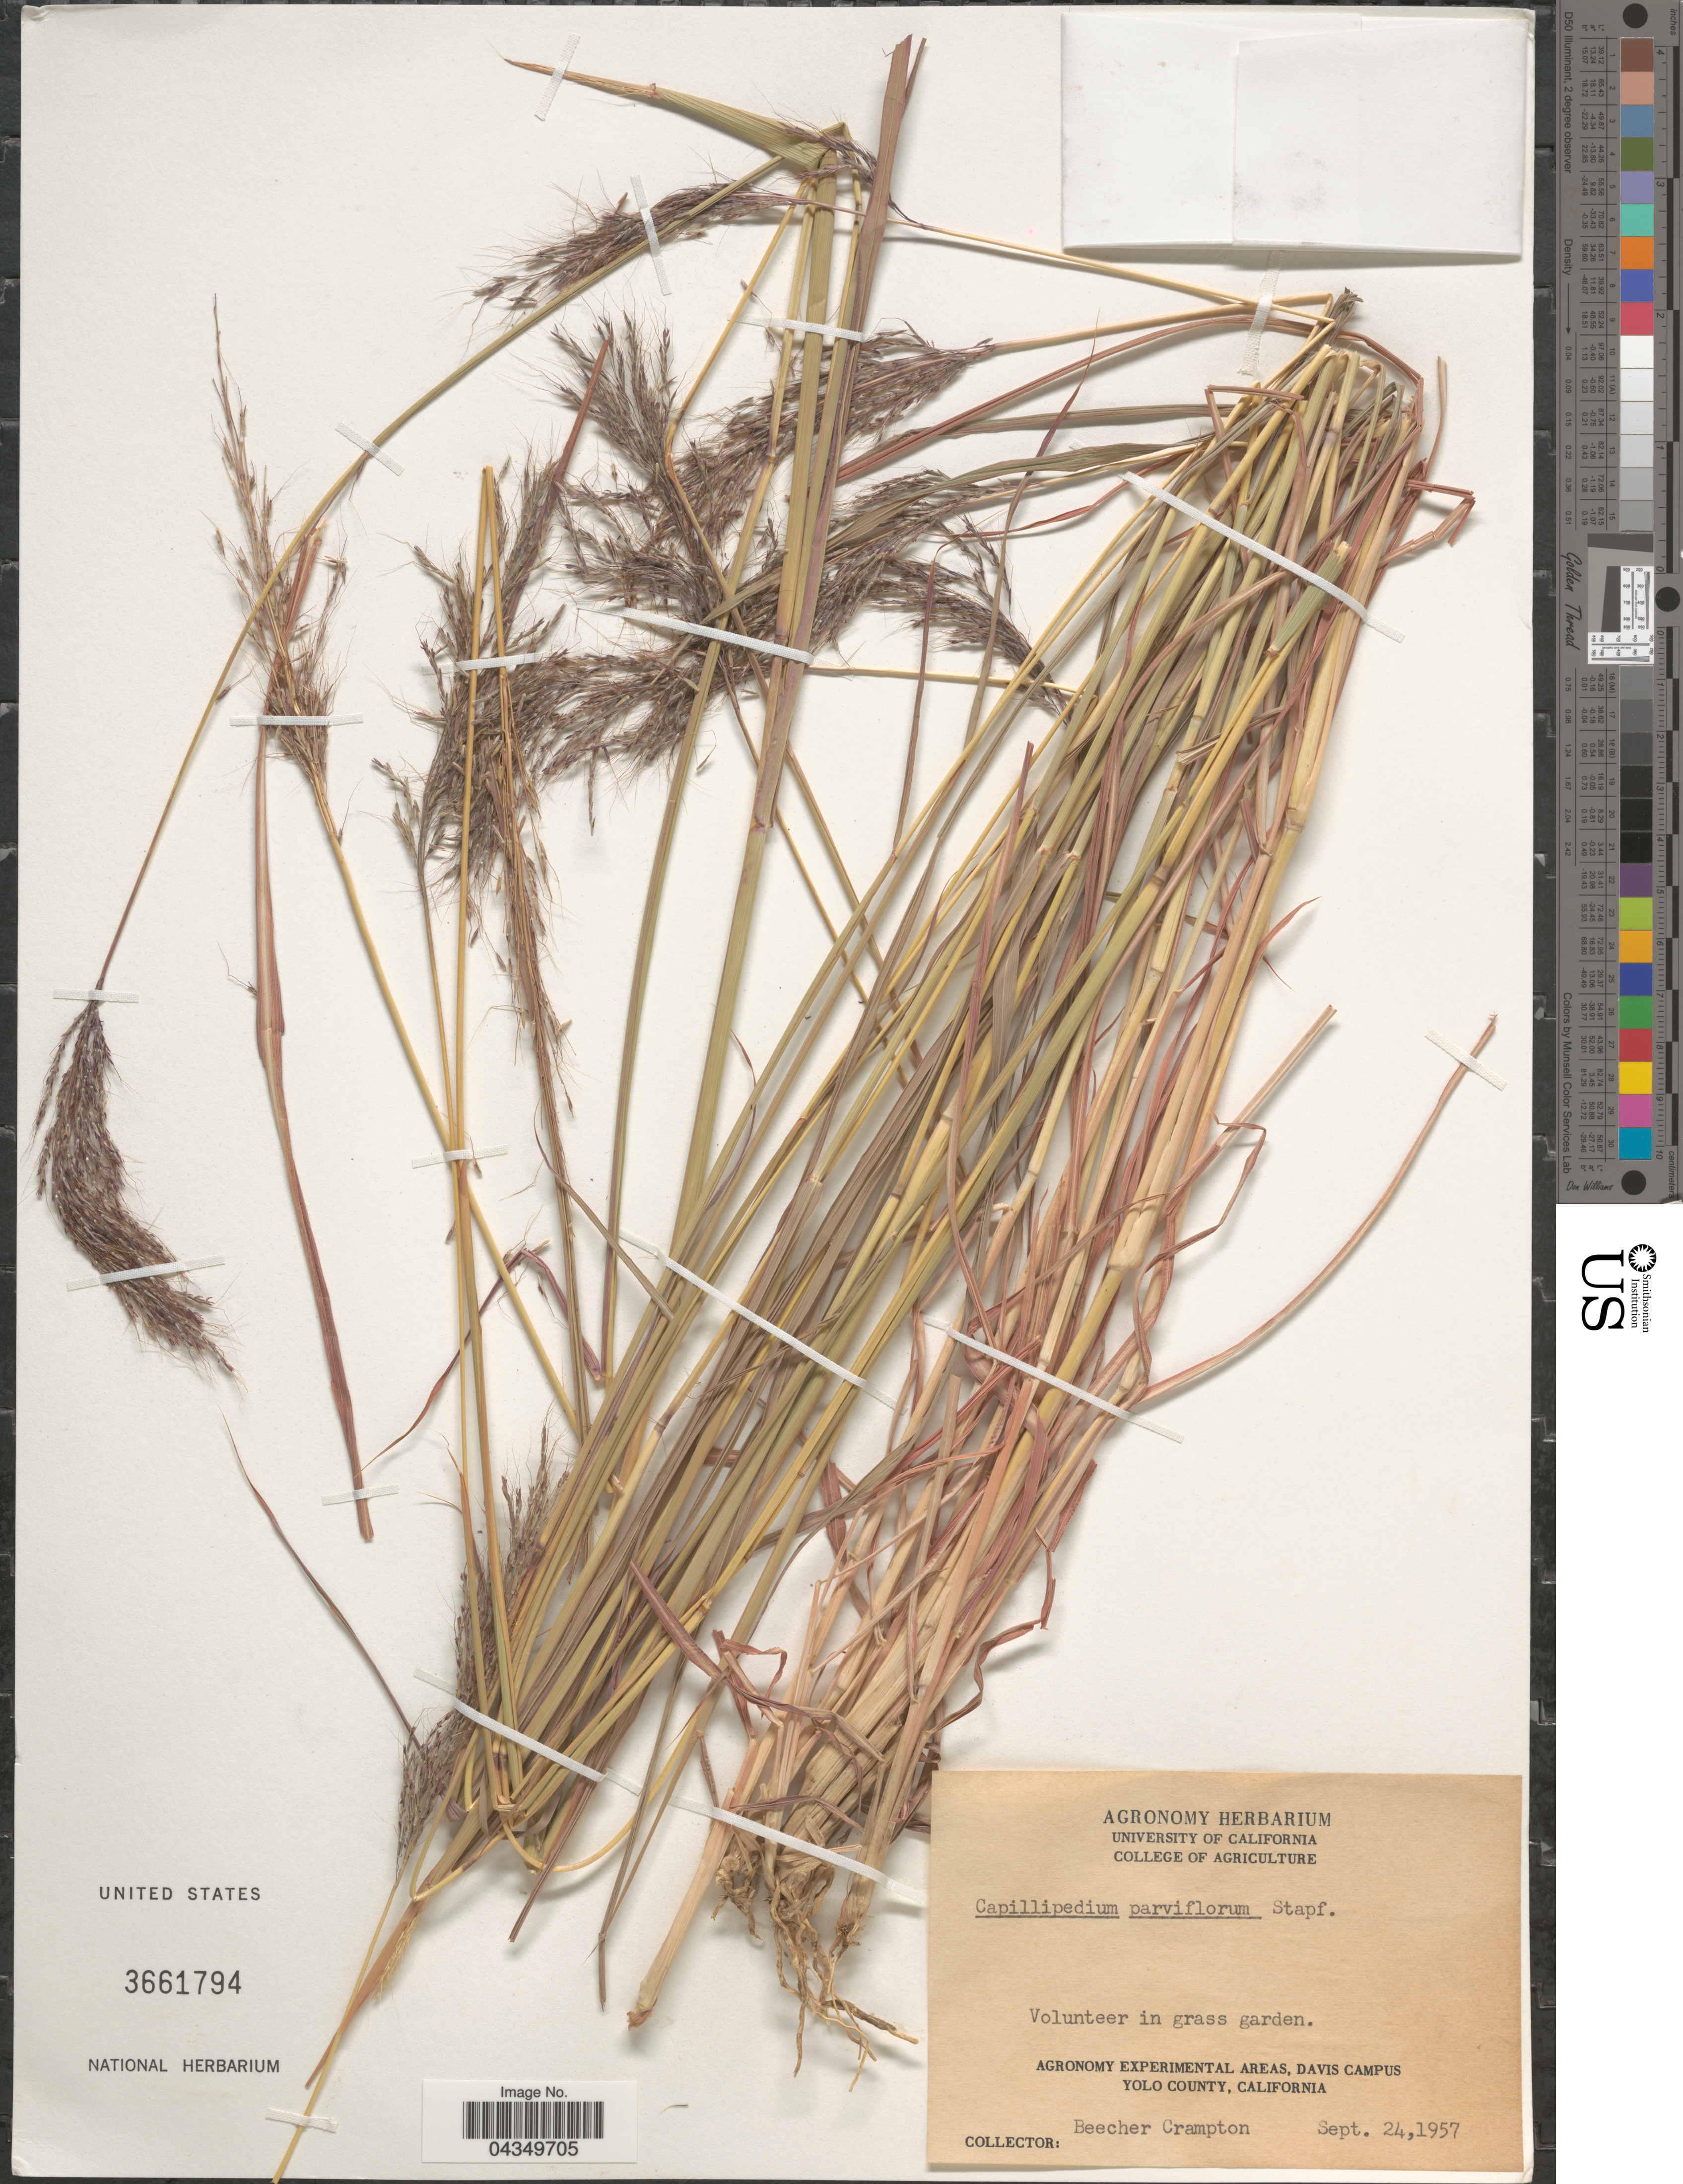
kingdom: Plantae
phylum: Tracheophyta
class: Liliopsida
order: Poales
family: Poaceae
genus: Capillipedium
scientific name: Capillipedium parviflorum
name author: (R. Br.) Stapf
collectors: B. Crampton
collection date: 1957-09-24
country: United States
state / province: California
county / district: Yolo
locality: Agronomy Experimental areas, Davis Campus. Yolo County.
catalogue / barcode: US 3661794